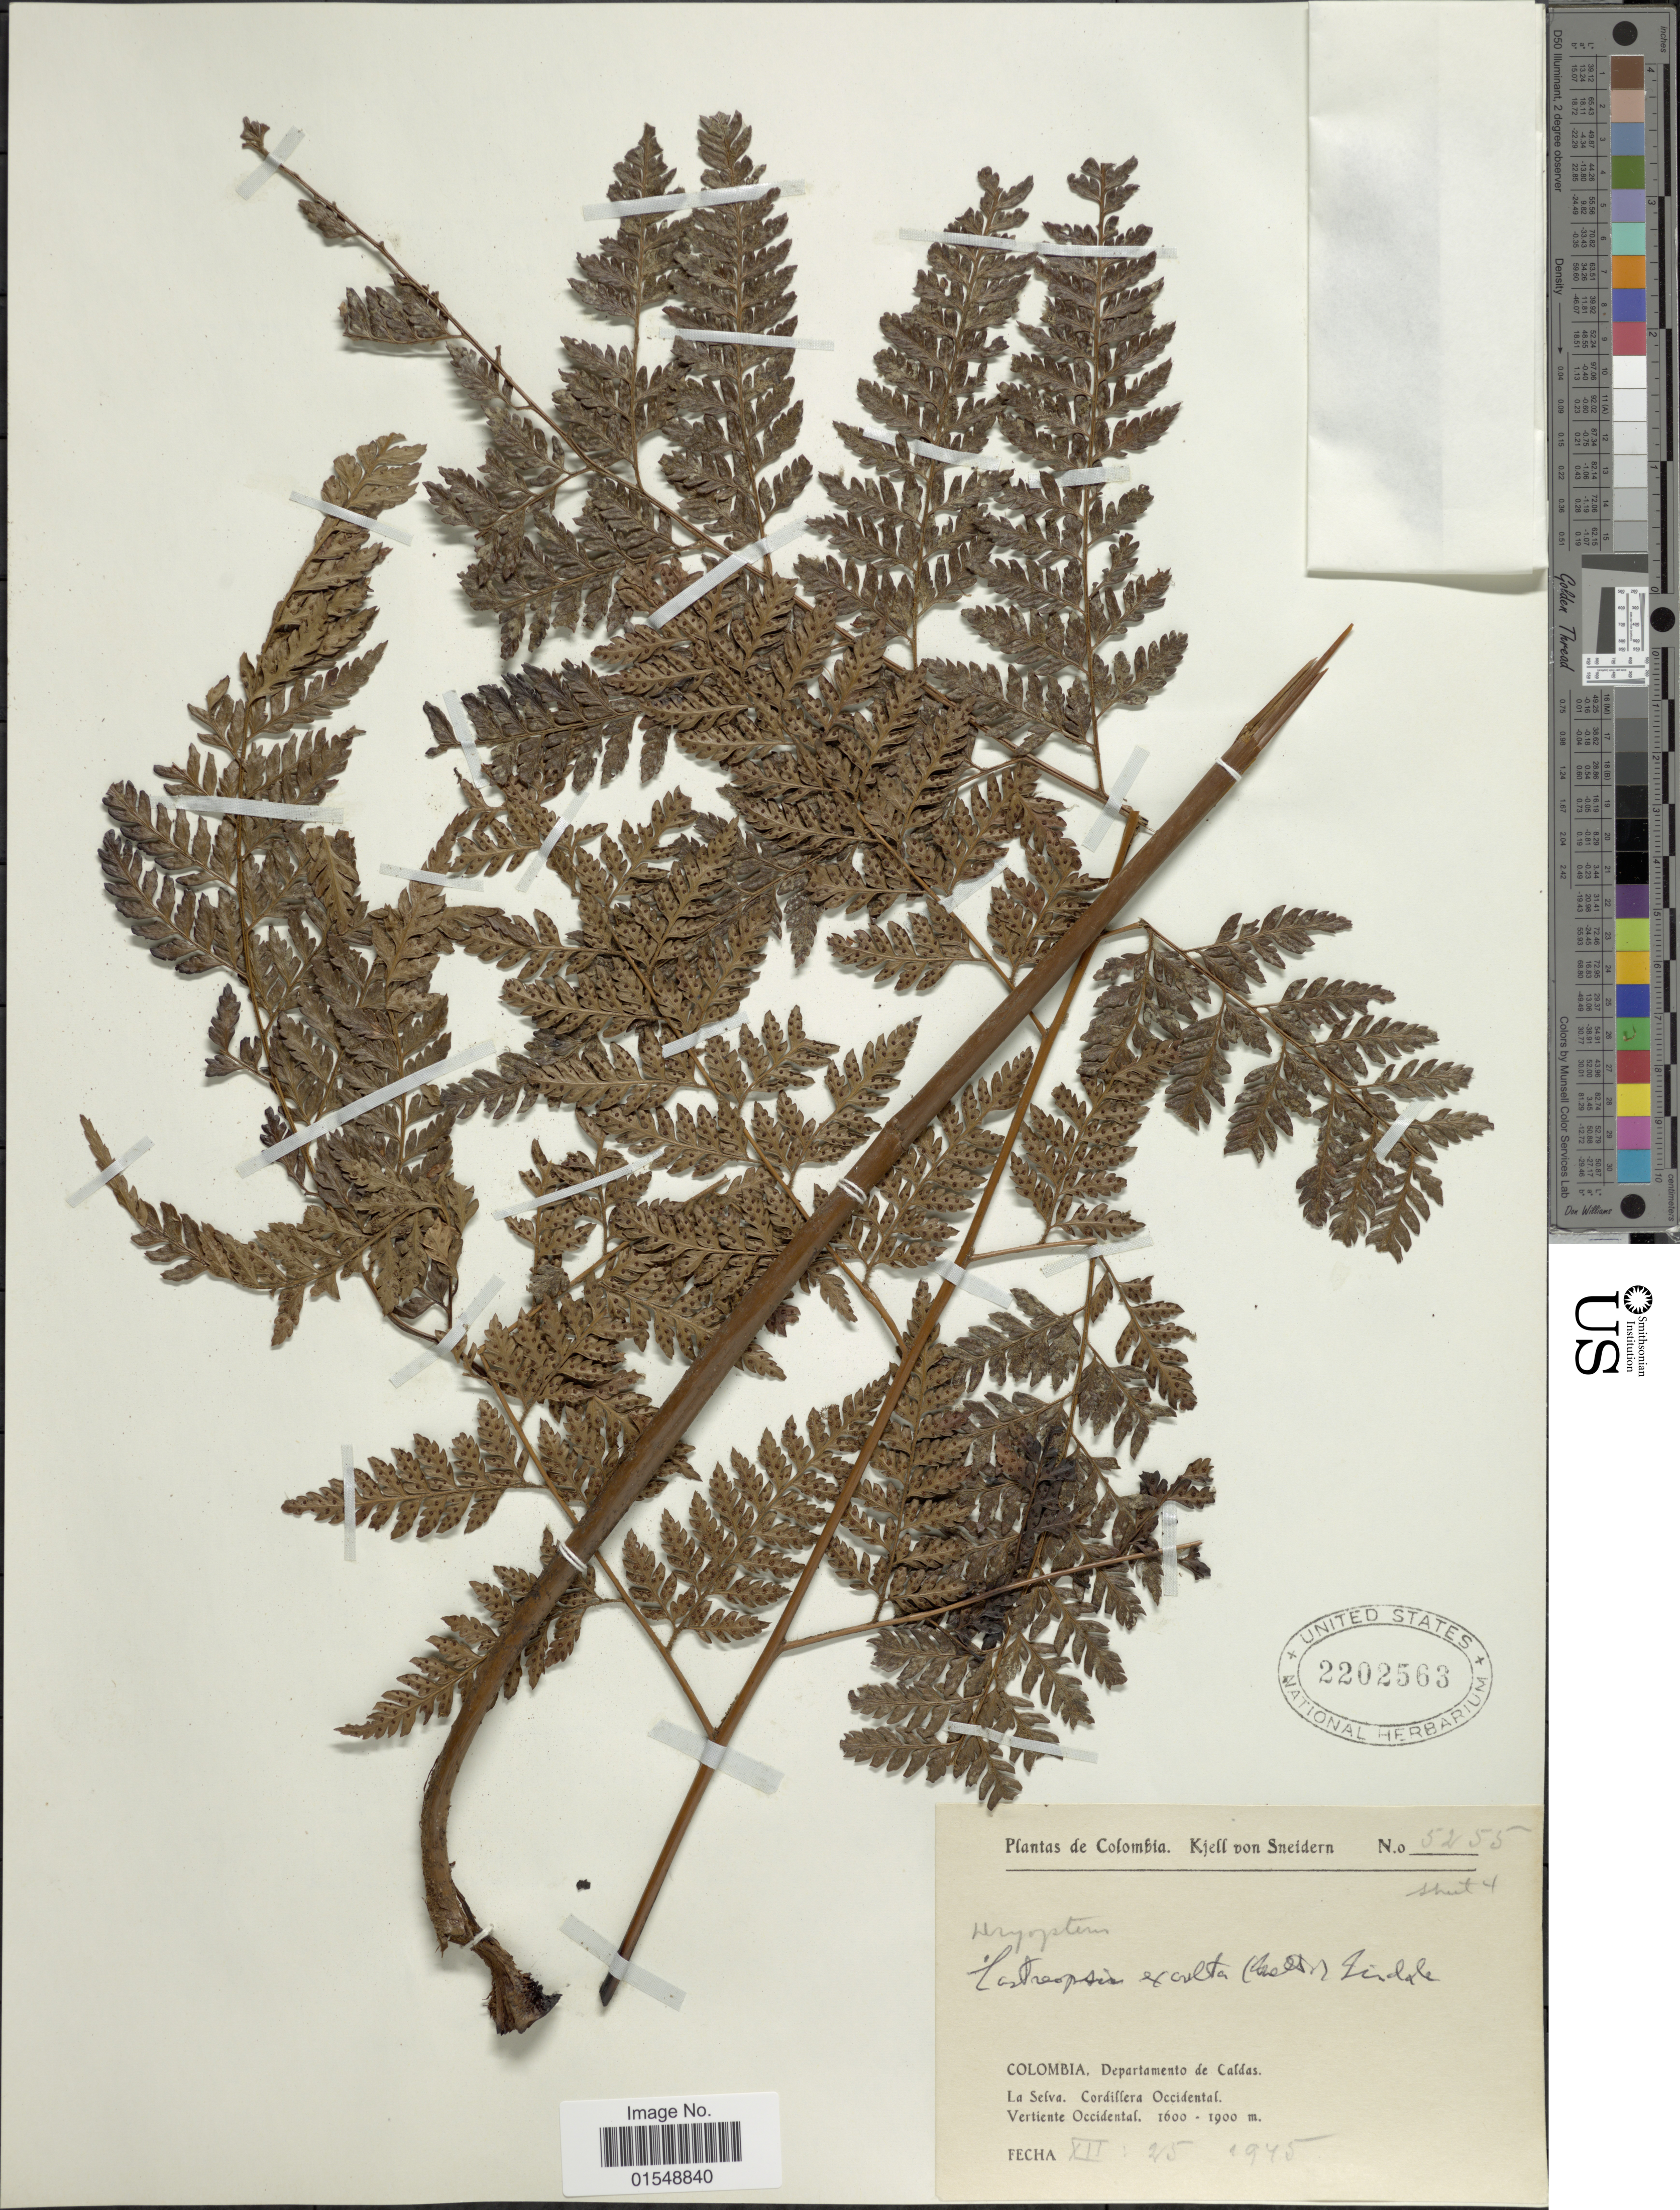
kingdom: Plantae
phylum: Tracheophyta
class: Polypodiopsida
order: Polypodiales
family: Dryopteridaceae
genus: Arachniodes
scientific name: Arachniodes ochropteroides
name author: (Baker) C. Chr.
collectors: K. von Sneidern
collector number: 5255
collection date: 1945-12-25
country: Colombia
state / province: Caldas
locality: La Selva, Cordillera Oriental, Vertiente Occidental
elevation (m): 1600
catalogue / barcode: US 2202563